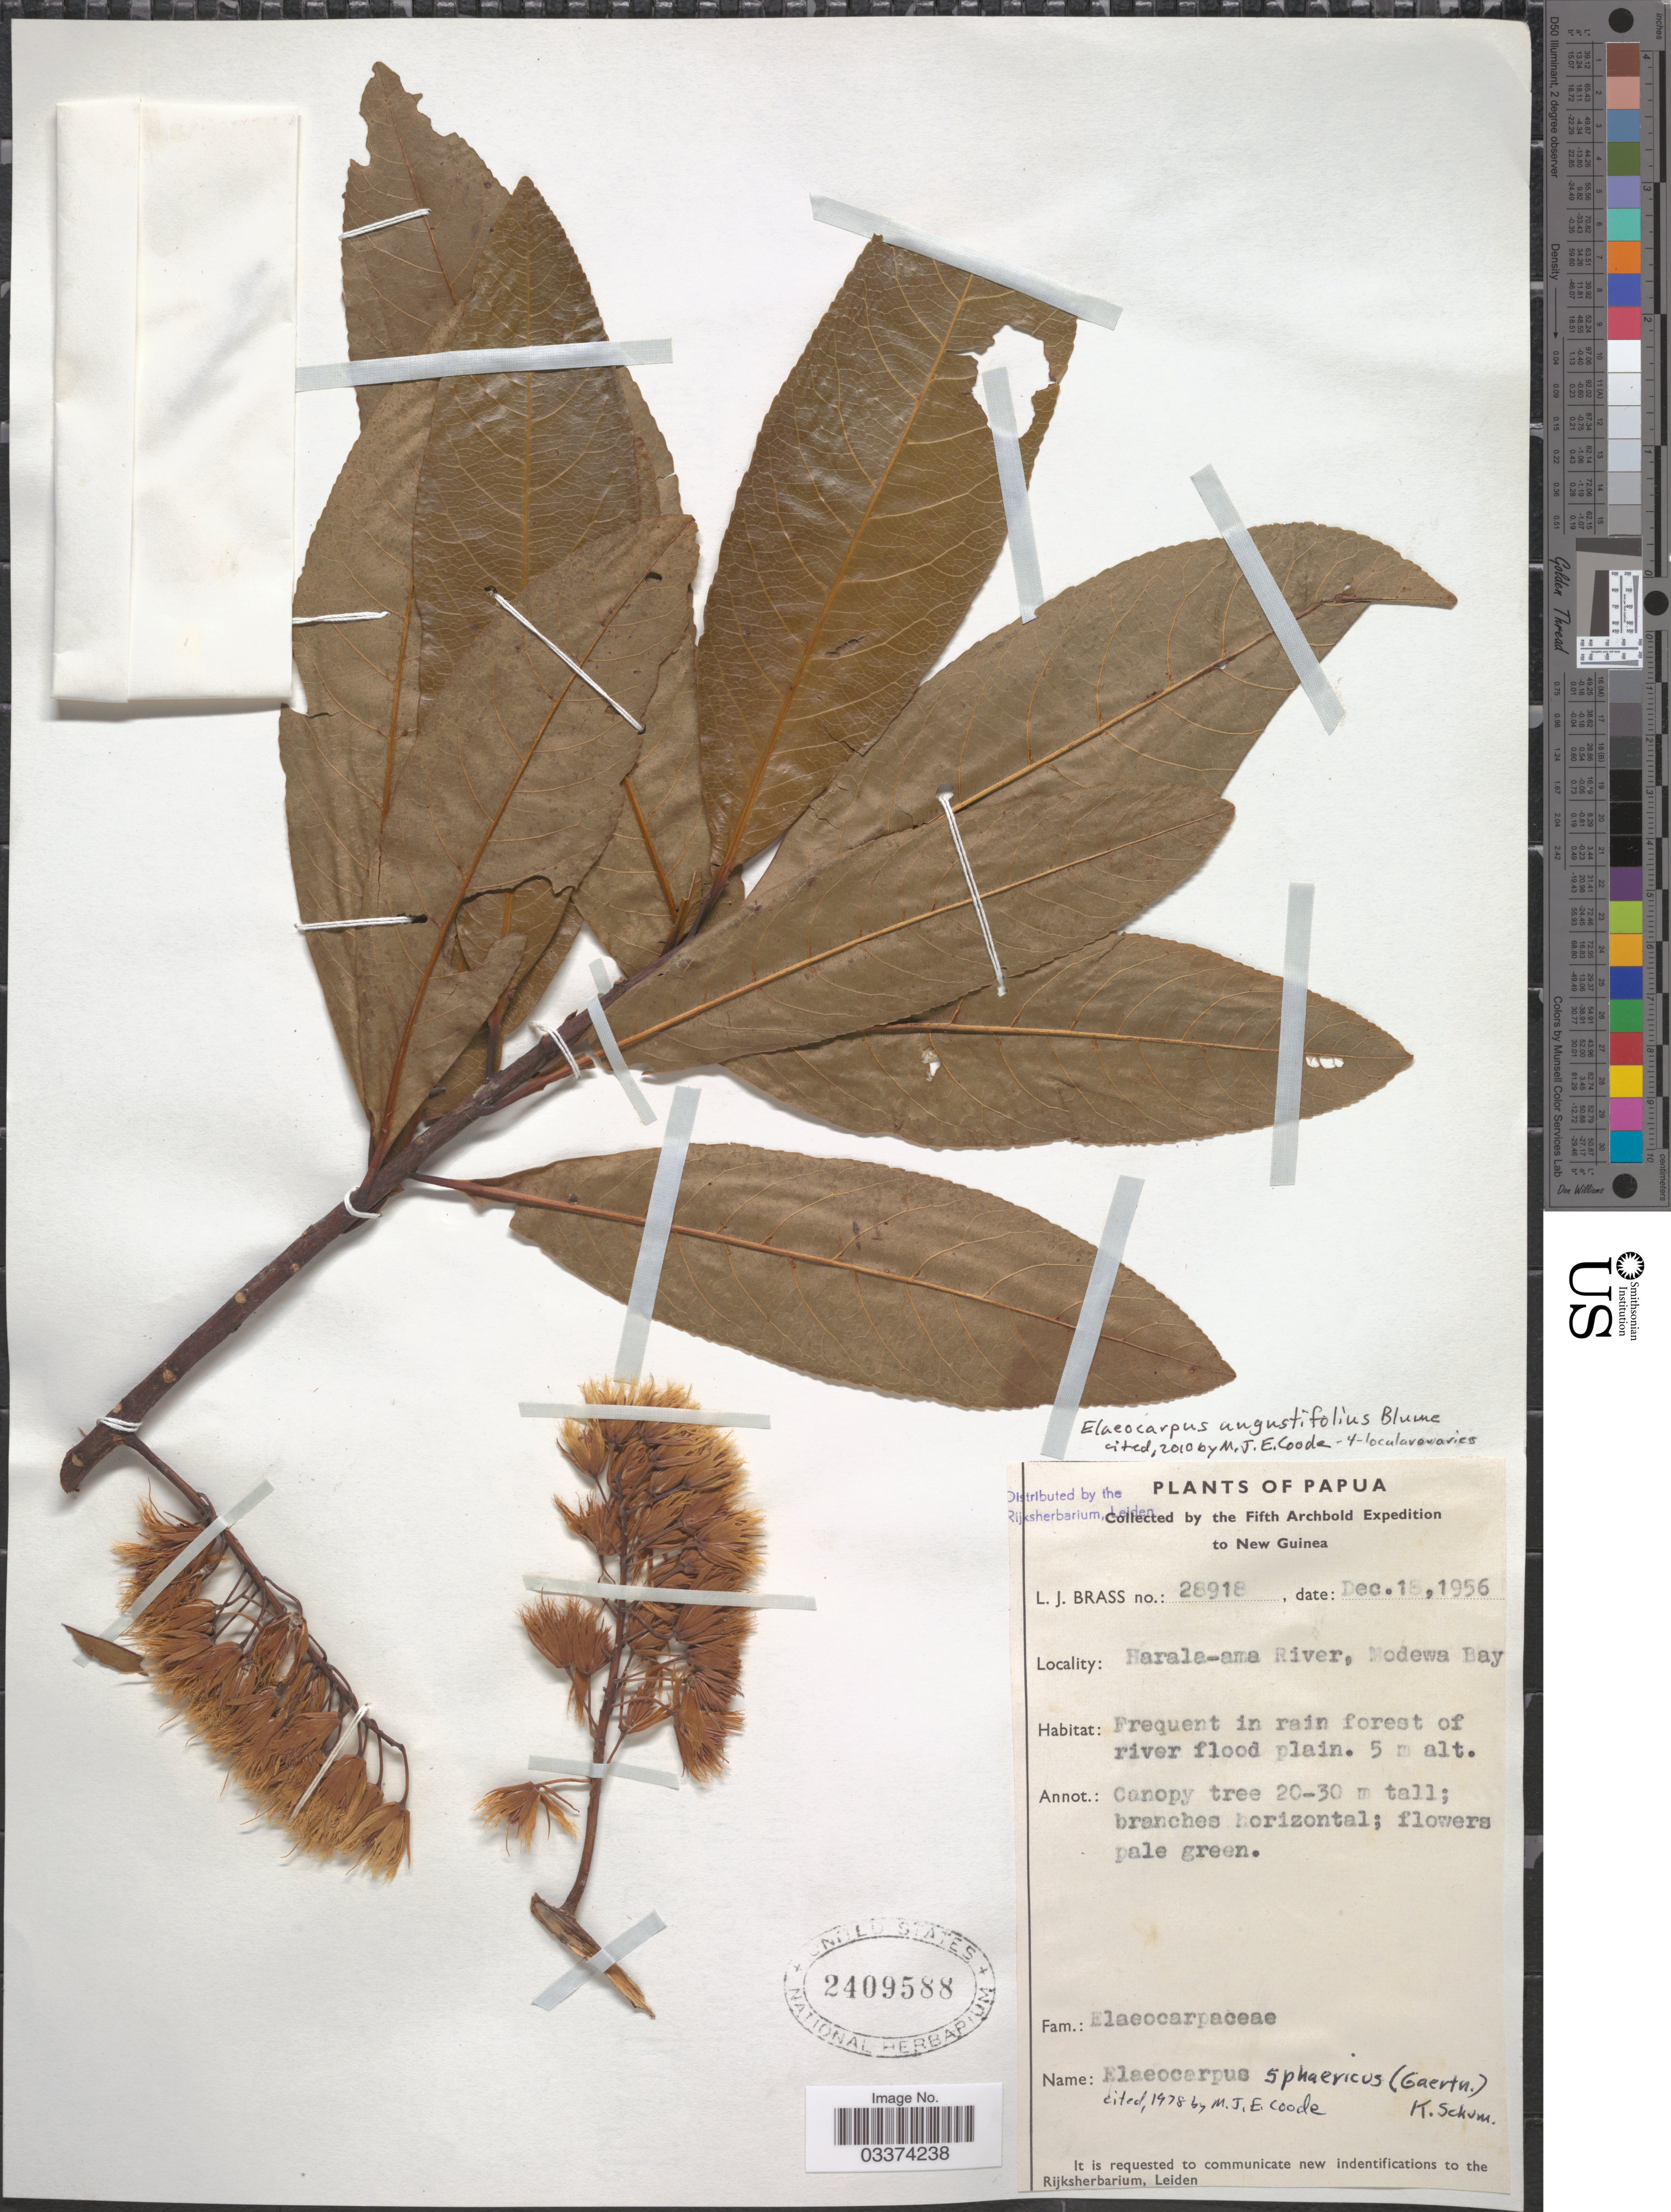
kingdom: Plantae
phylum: Tracheophyta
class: Magnoliopsida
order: Oxalidales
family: Elaeocarpaceae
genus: Elaeocarpus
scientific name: Elaeocarpus angustifolius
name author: Blume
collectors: L. J. Brass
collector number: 28918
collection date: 1956-12-18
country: Papua New Guinea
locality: Papua. New Guinea. Harala-ama River, Modewa Bay.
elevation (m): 5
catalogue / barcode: US 2409588